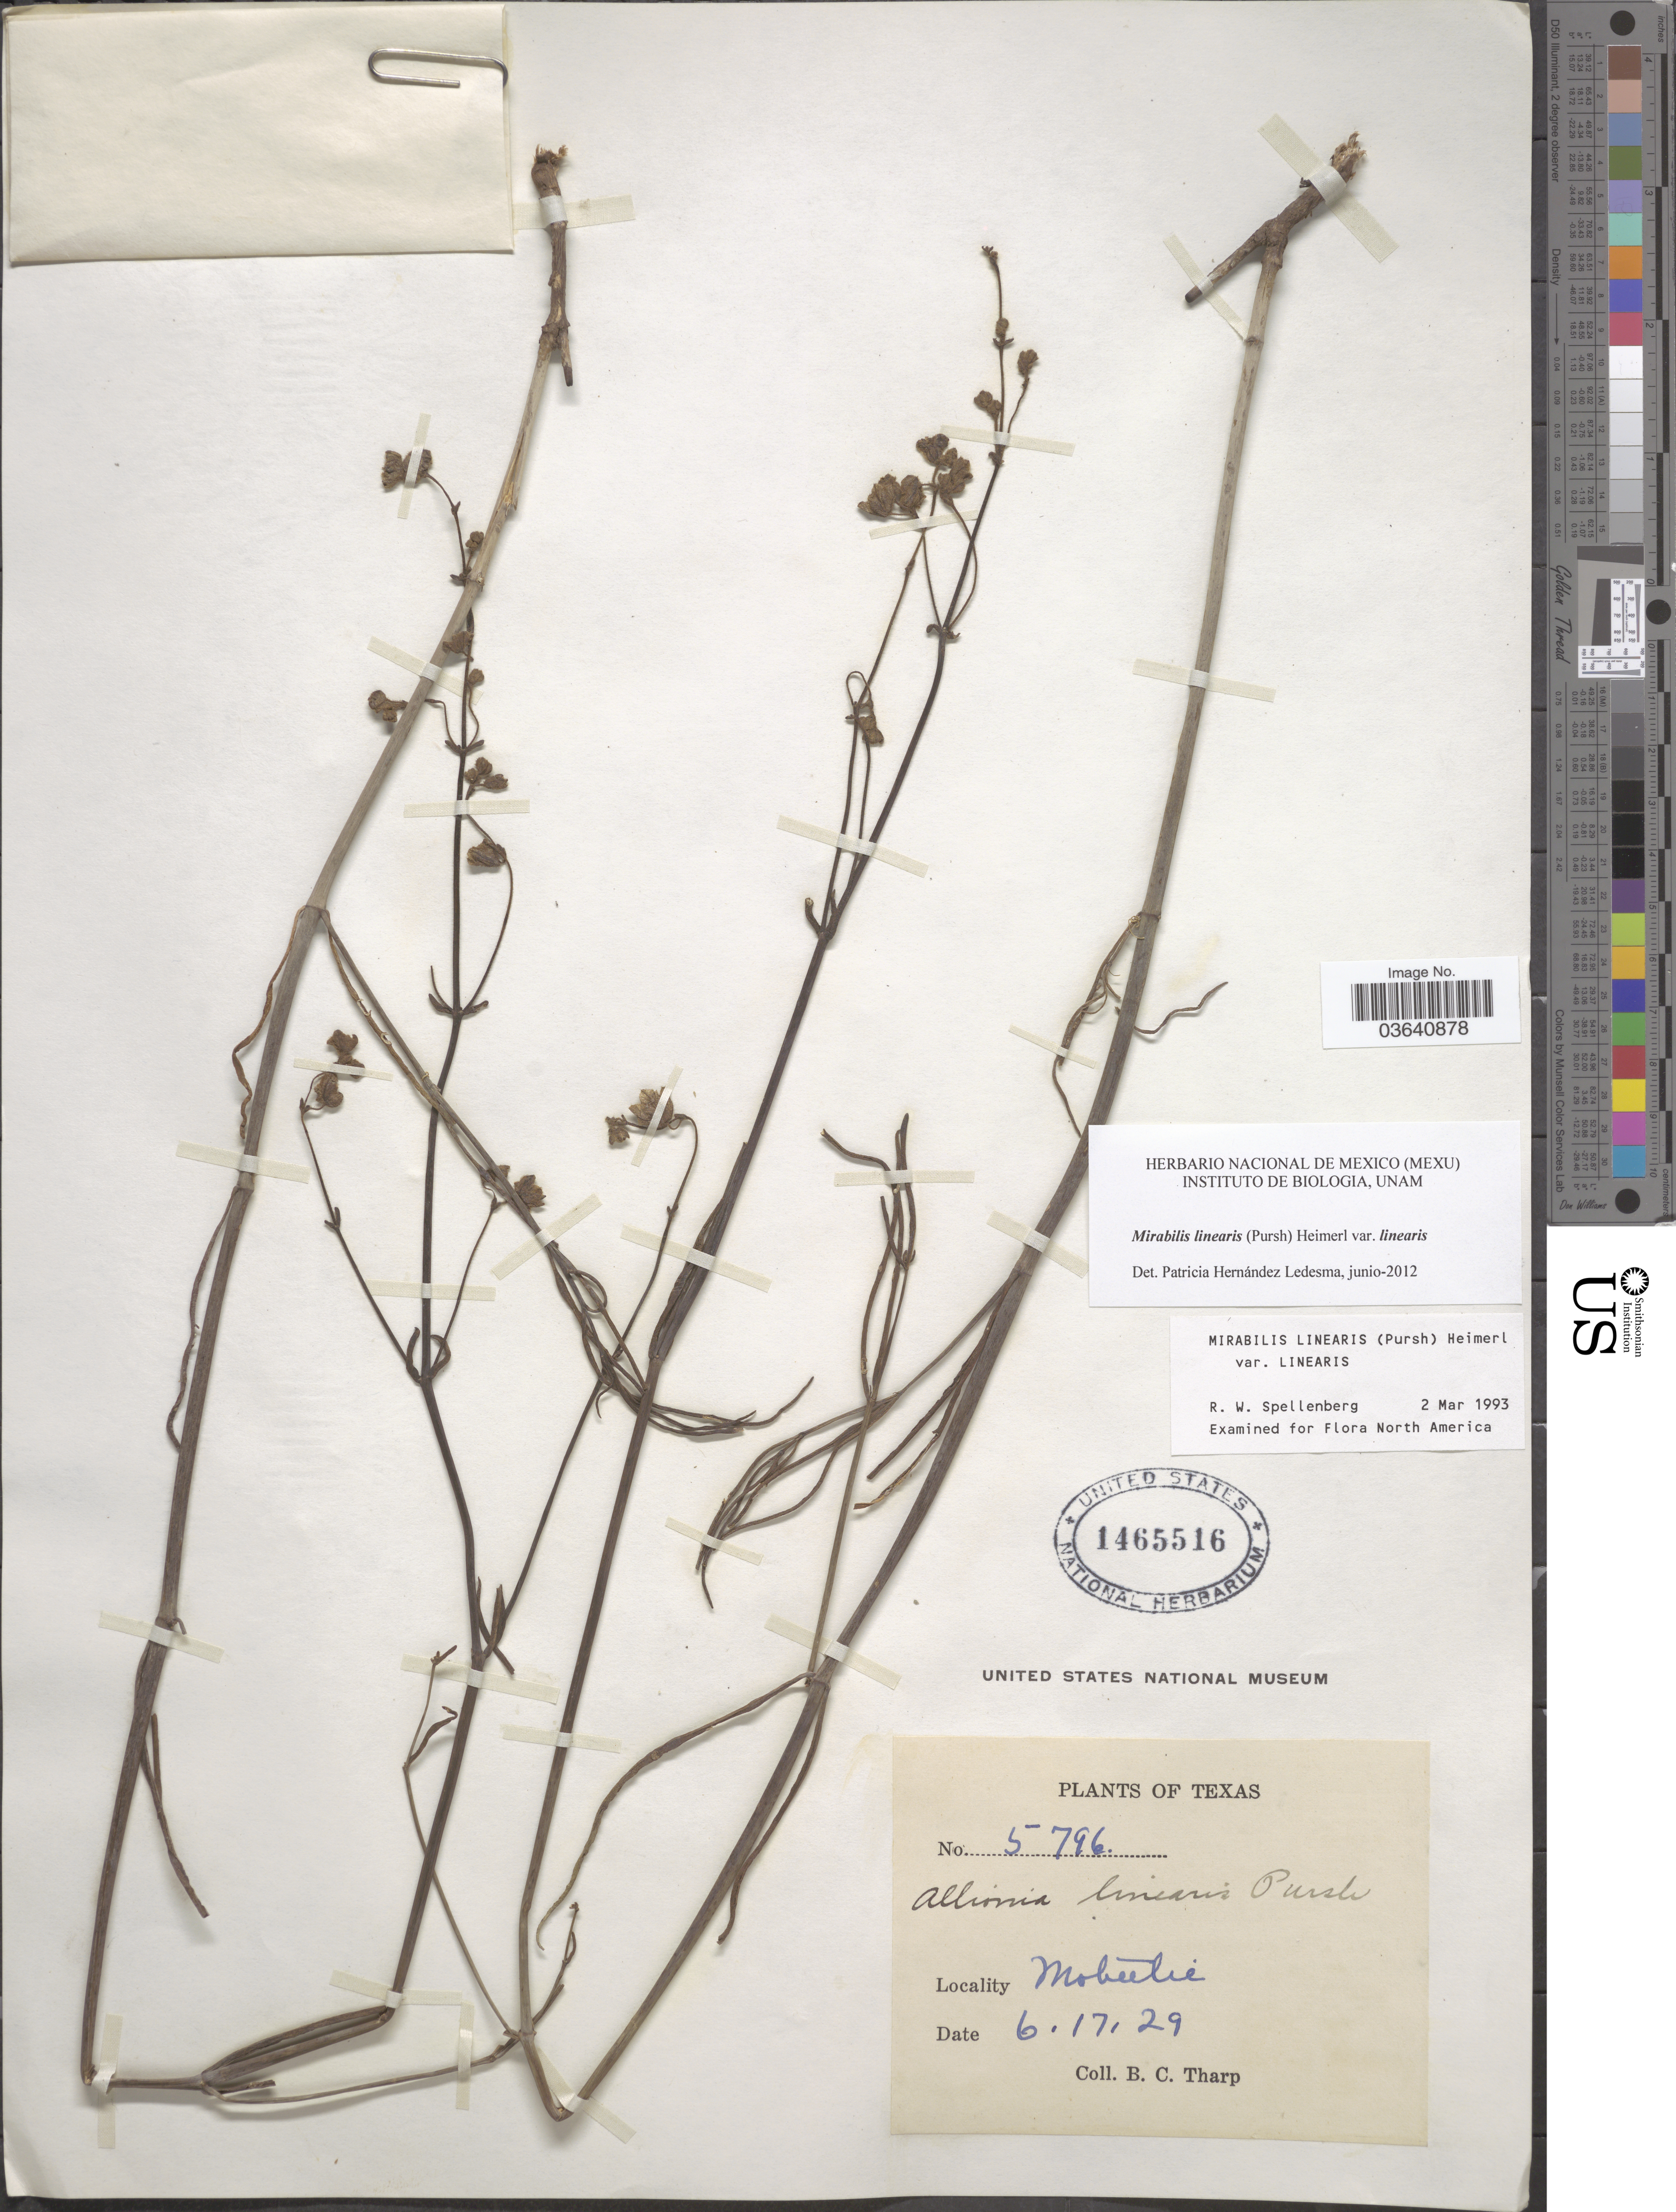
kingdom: Plantae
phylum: Tracheophyta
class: Magnoliopsida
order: Caryophyllales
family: Nyctaginaceae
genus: Mirabilis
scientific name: Mirabilis linearis var. linearis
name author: (Pursh) Heimerl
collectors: B. C. Tharp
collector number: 5796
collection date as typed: Transcribed d/m/y: 17/6/29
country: United States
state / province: Texas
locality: Mobeetie.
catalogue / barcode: US 1465516